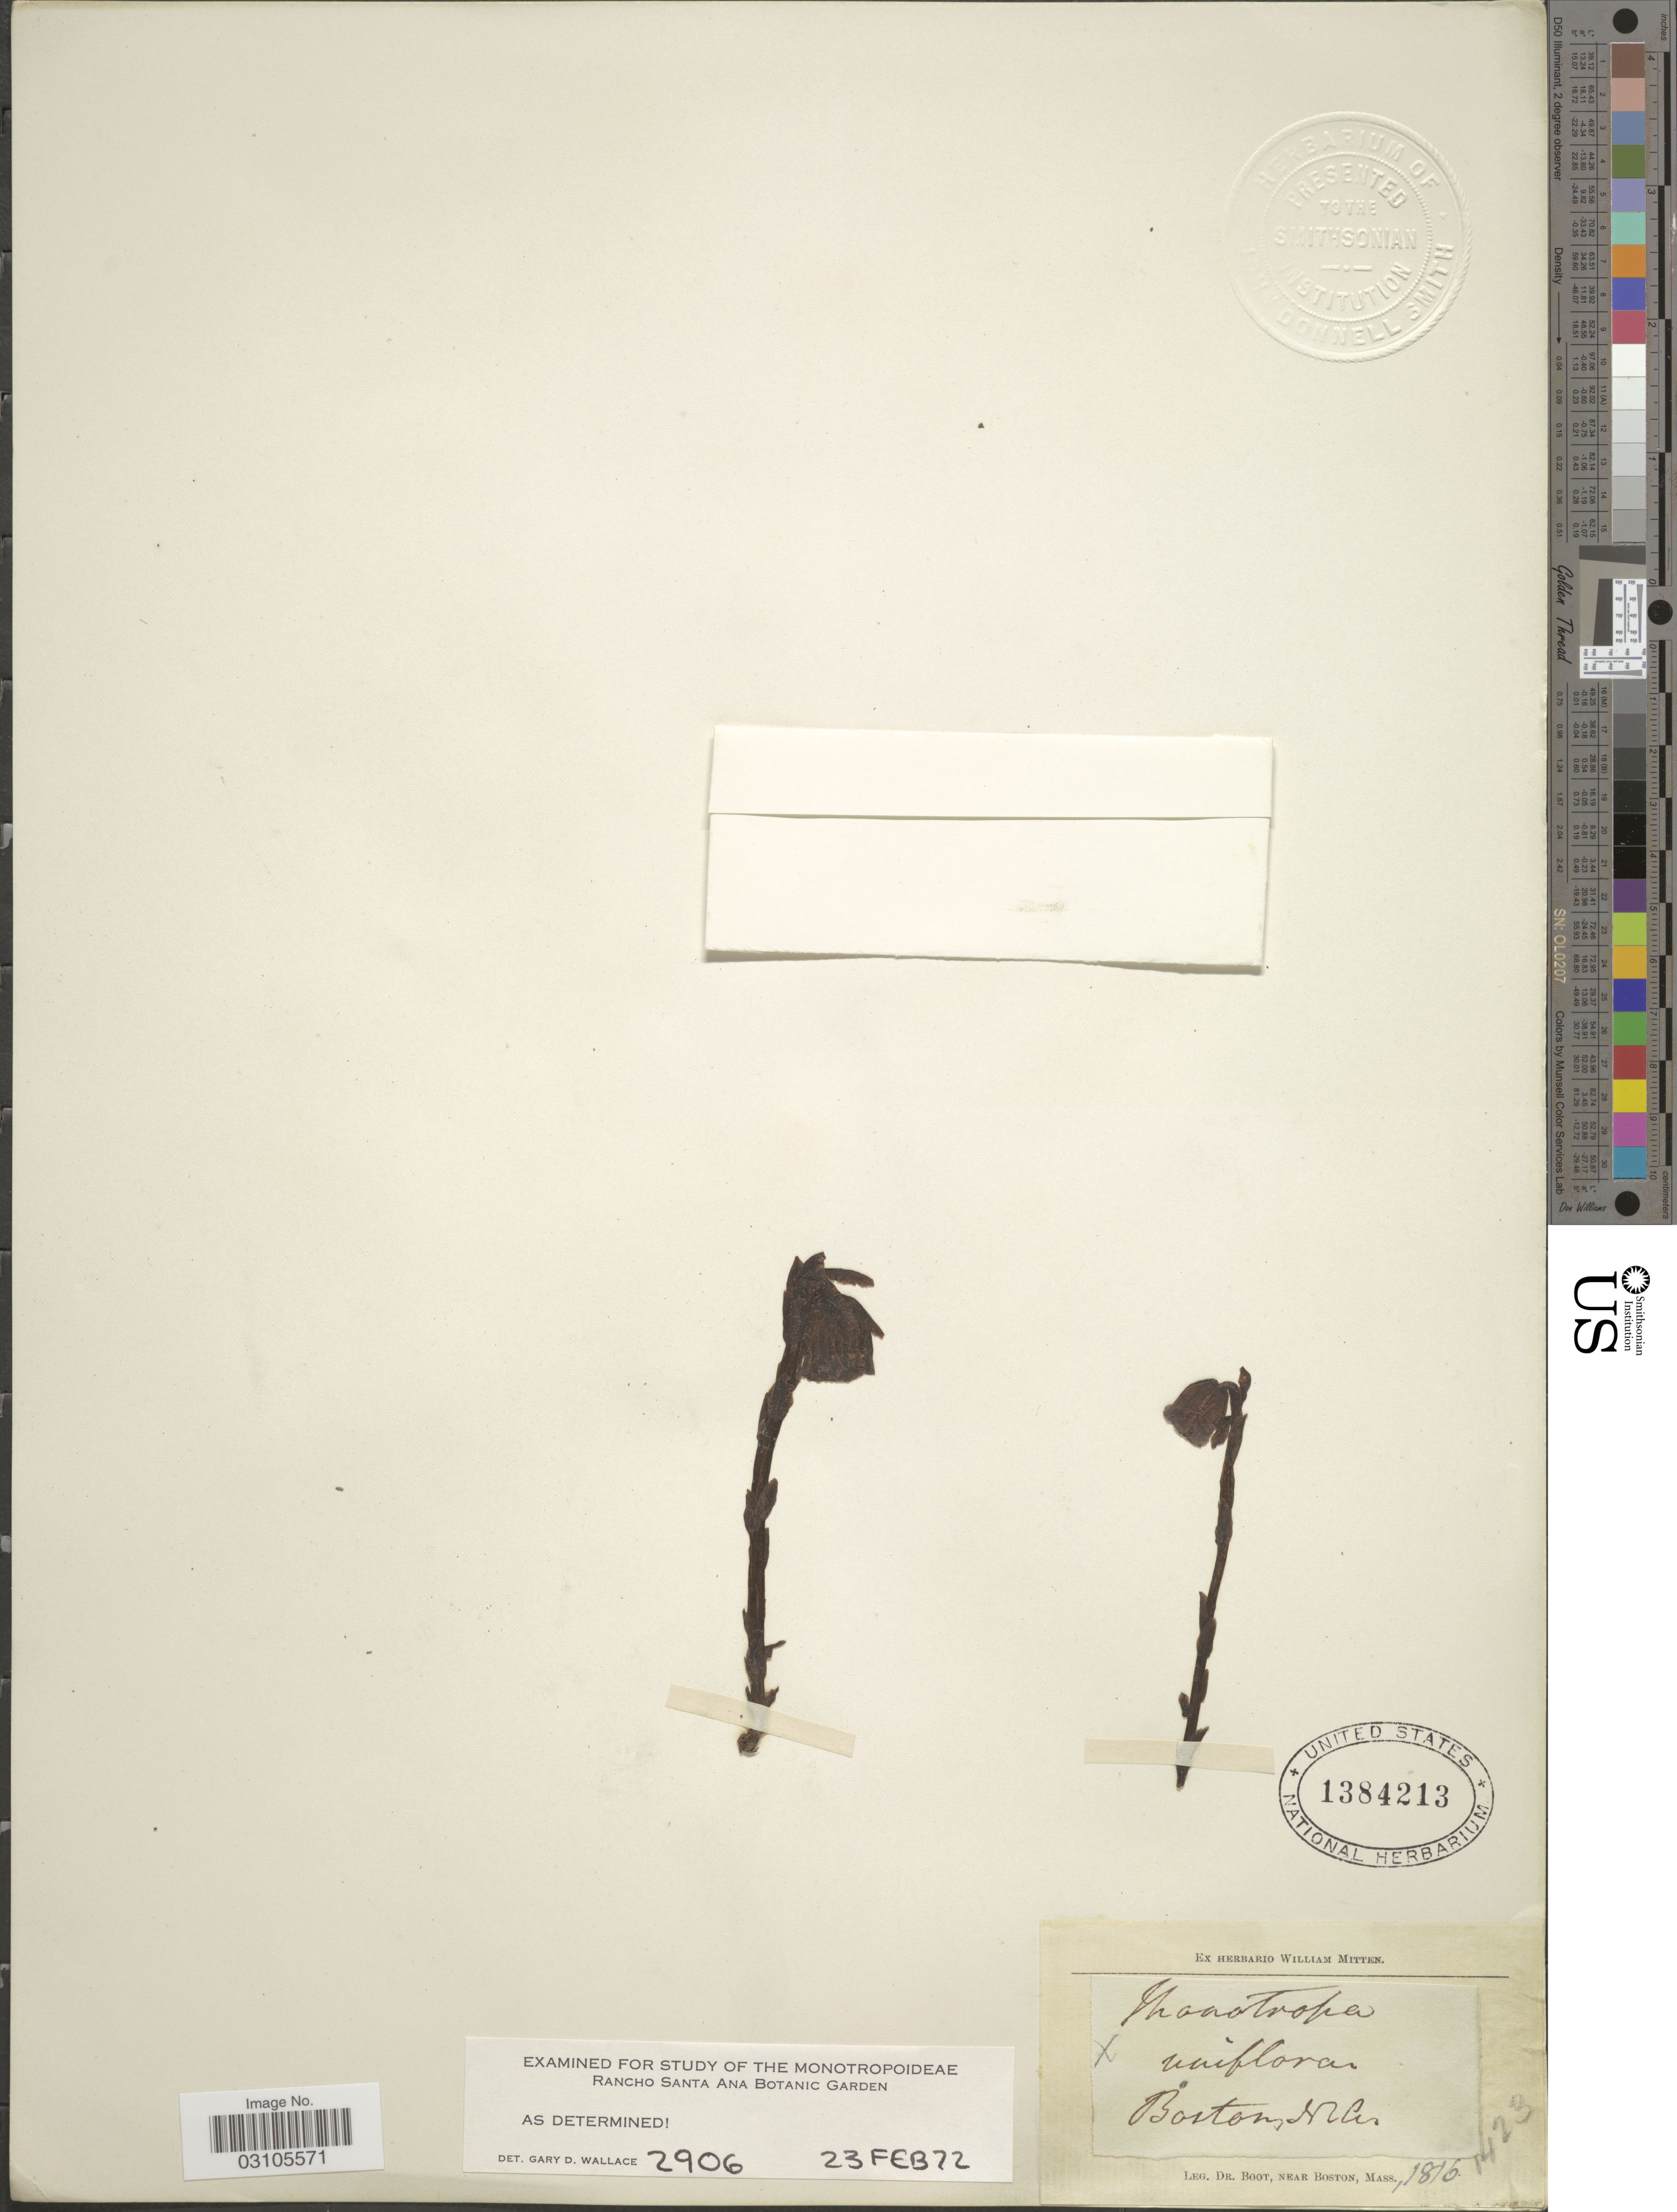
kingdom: Plantae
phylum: Tracheophyta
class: Magnoliopsida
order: Ericales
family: Ericaceae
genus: Monotropa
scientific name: Monotropa uniflora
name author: L.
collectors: Boot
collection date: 1816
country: United States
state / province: Massachusetts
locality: Boston, M. A.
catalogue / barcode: US 1384213